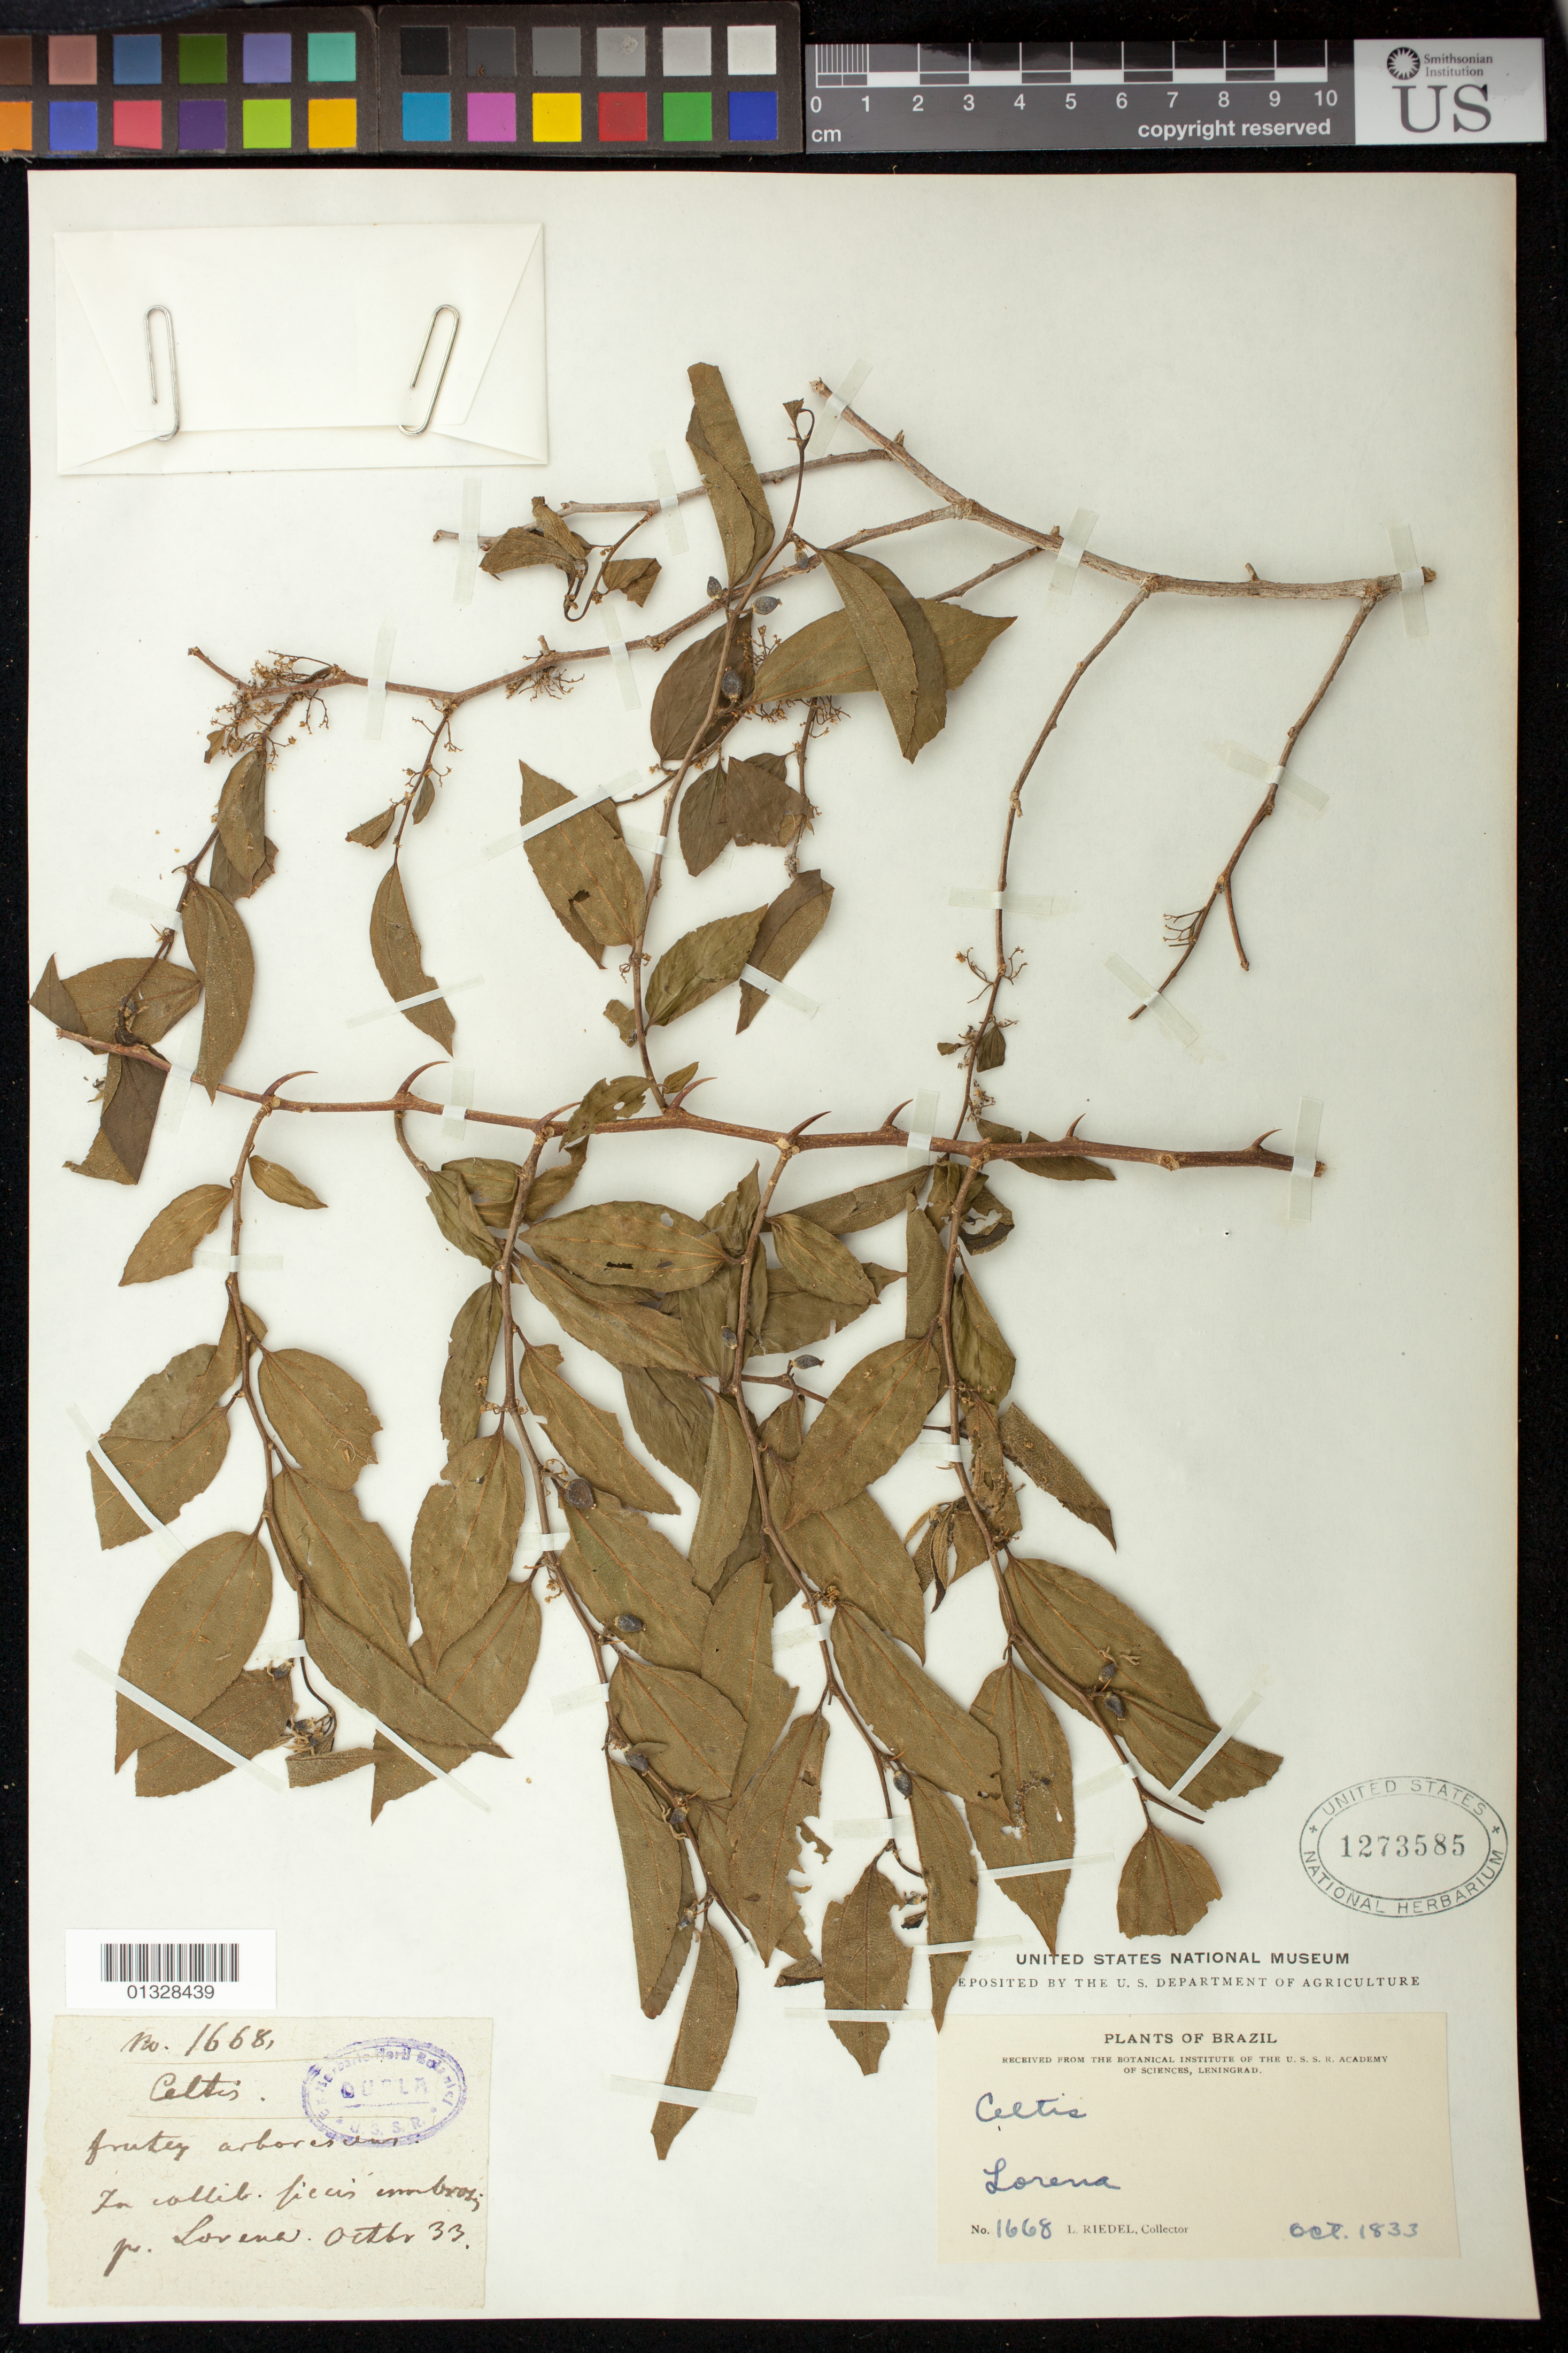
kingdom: Plantae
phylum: Tracheophyta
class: Magnoliopsida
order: Rosales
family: Cannabaceae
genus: Celtis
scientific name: Celtis sp.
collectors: L. Riedel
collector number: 1668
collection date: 1833-10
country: Brazil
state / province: São Paulo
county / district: Lorena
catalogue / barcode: US 1273585